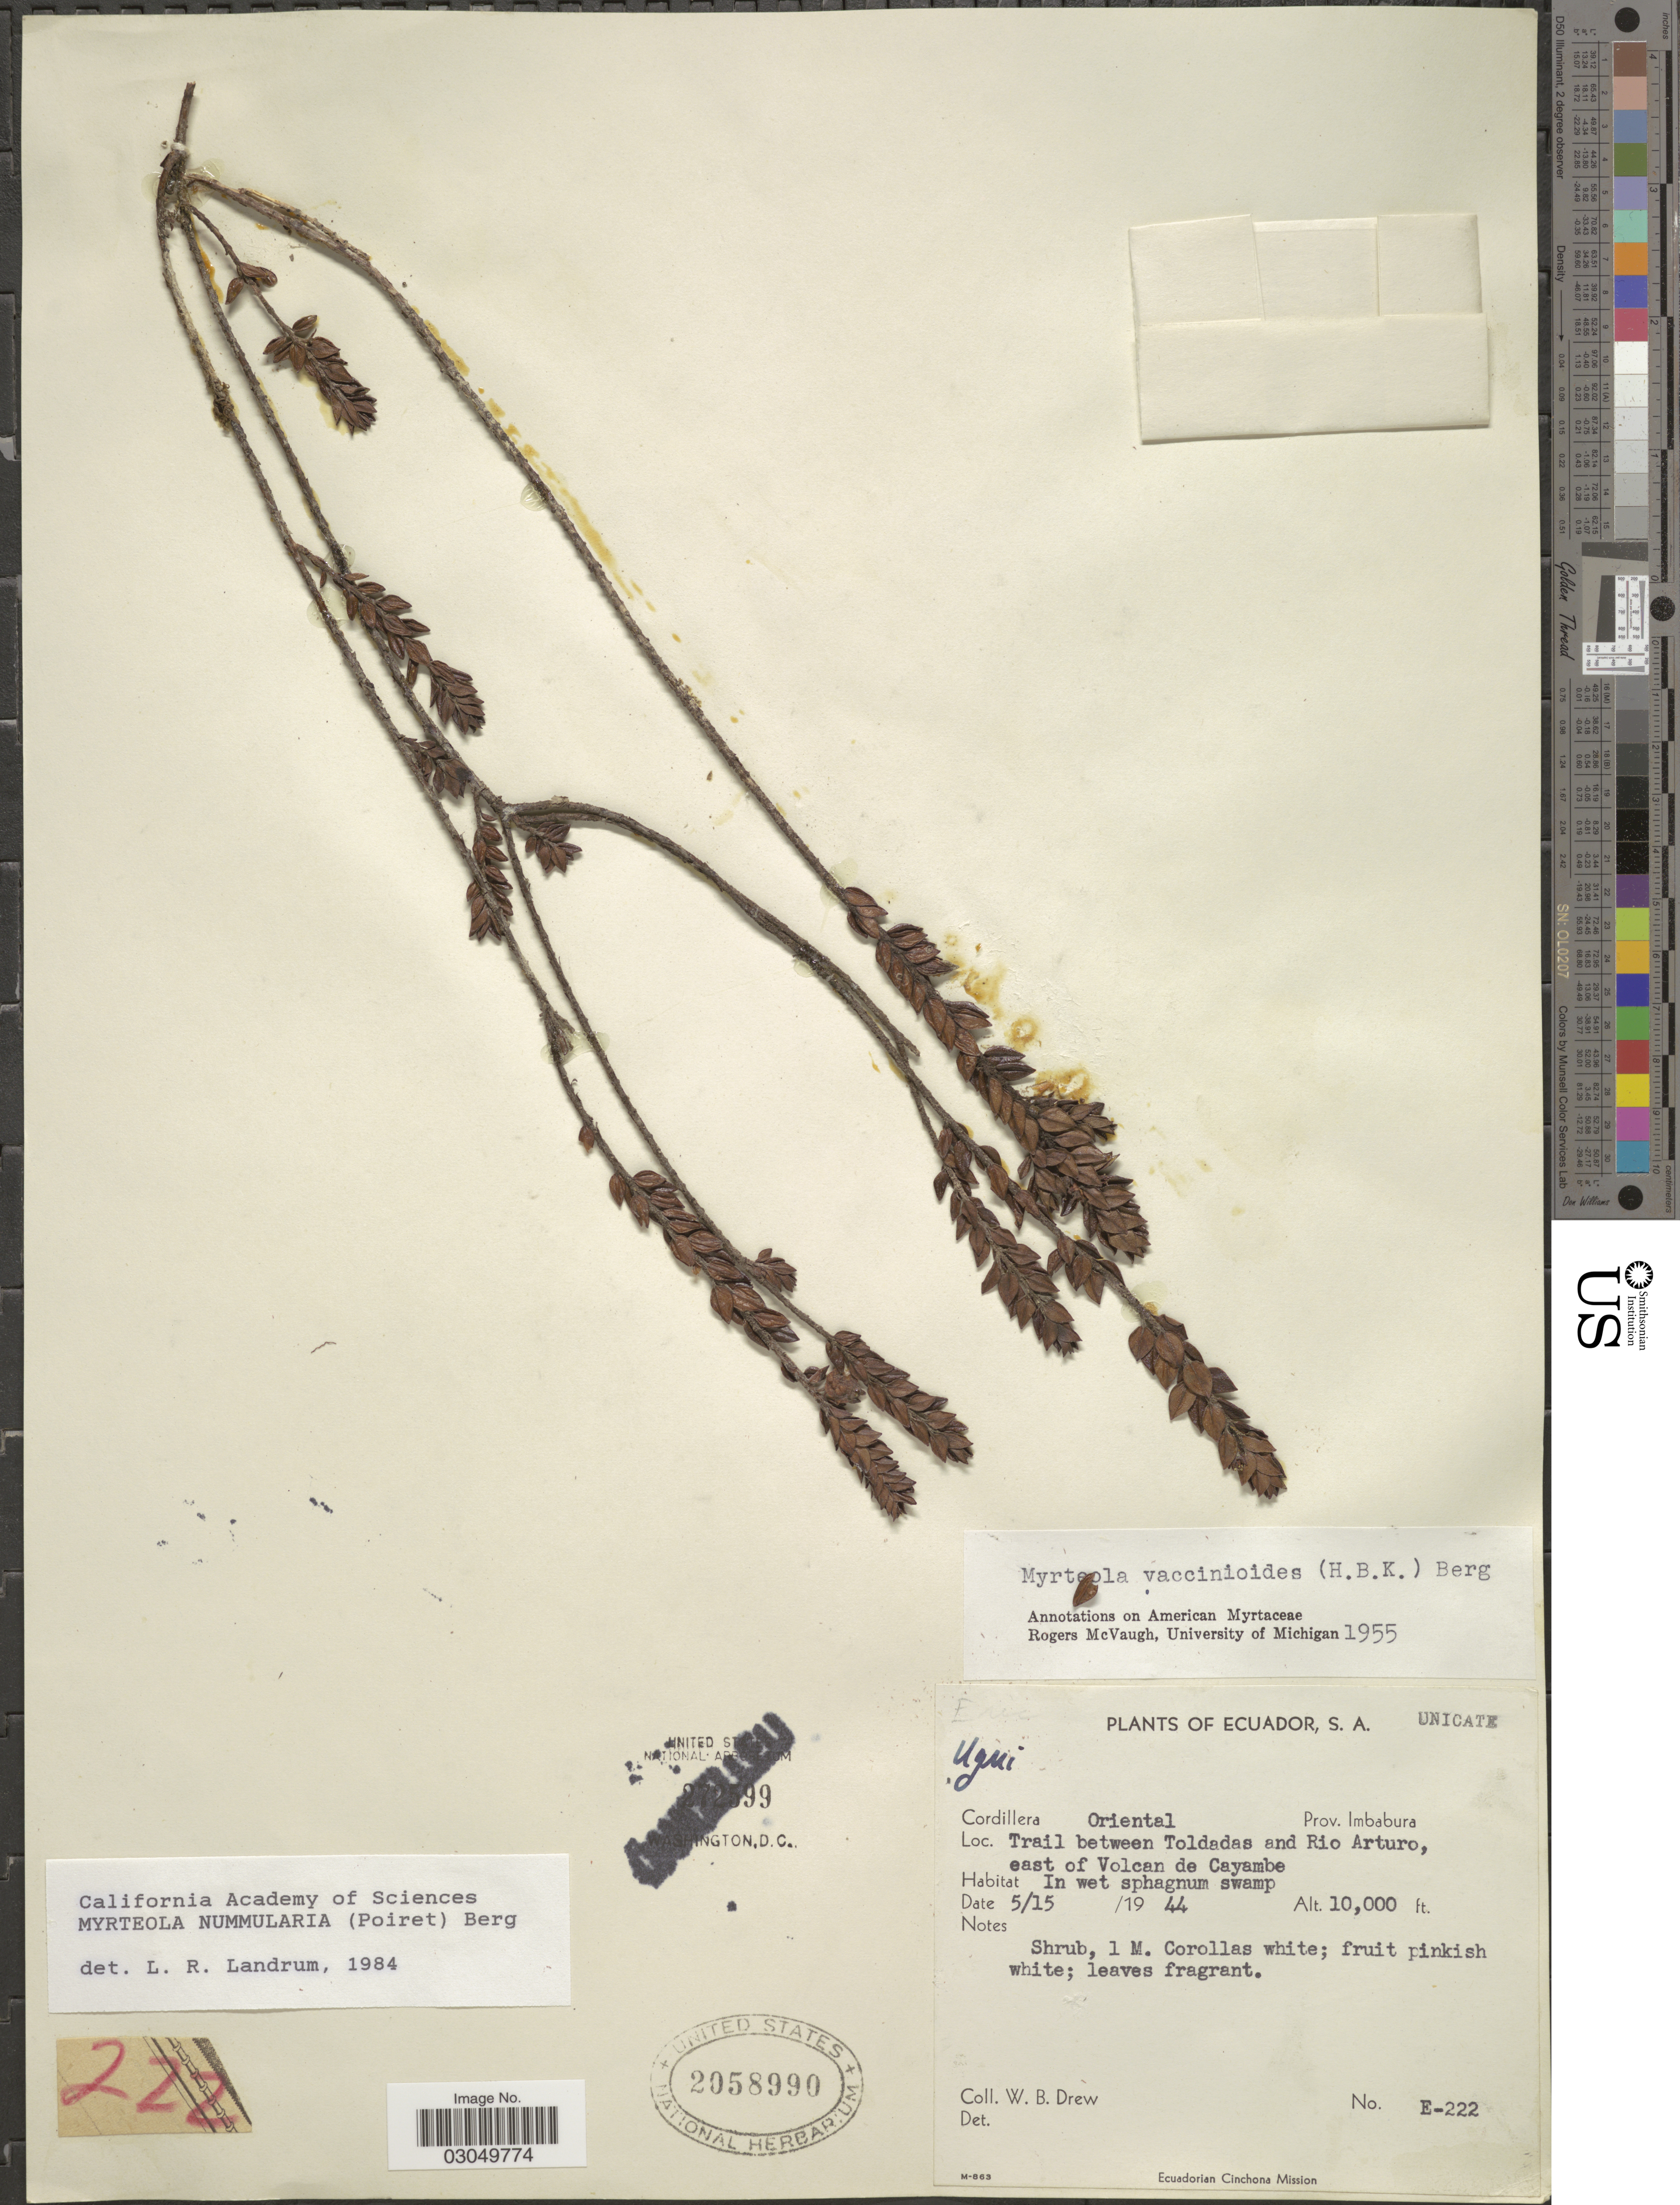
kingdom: Plantae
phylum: Tracheophyta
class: Magnoliopsida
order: Myrtales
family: Myrtaceae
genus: Myrteola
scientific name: Myrteola nummularia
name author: (Lam.) O. Berg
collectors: W. B. Drew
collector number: E-222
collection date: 1944-05-15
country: Ecuador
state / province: Imbabura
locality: Cordillera Oriental. Trail between Toldadas and Rio Arturo, east of Volcan de Cayambe.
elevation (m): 3048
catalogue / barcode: US 2058990